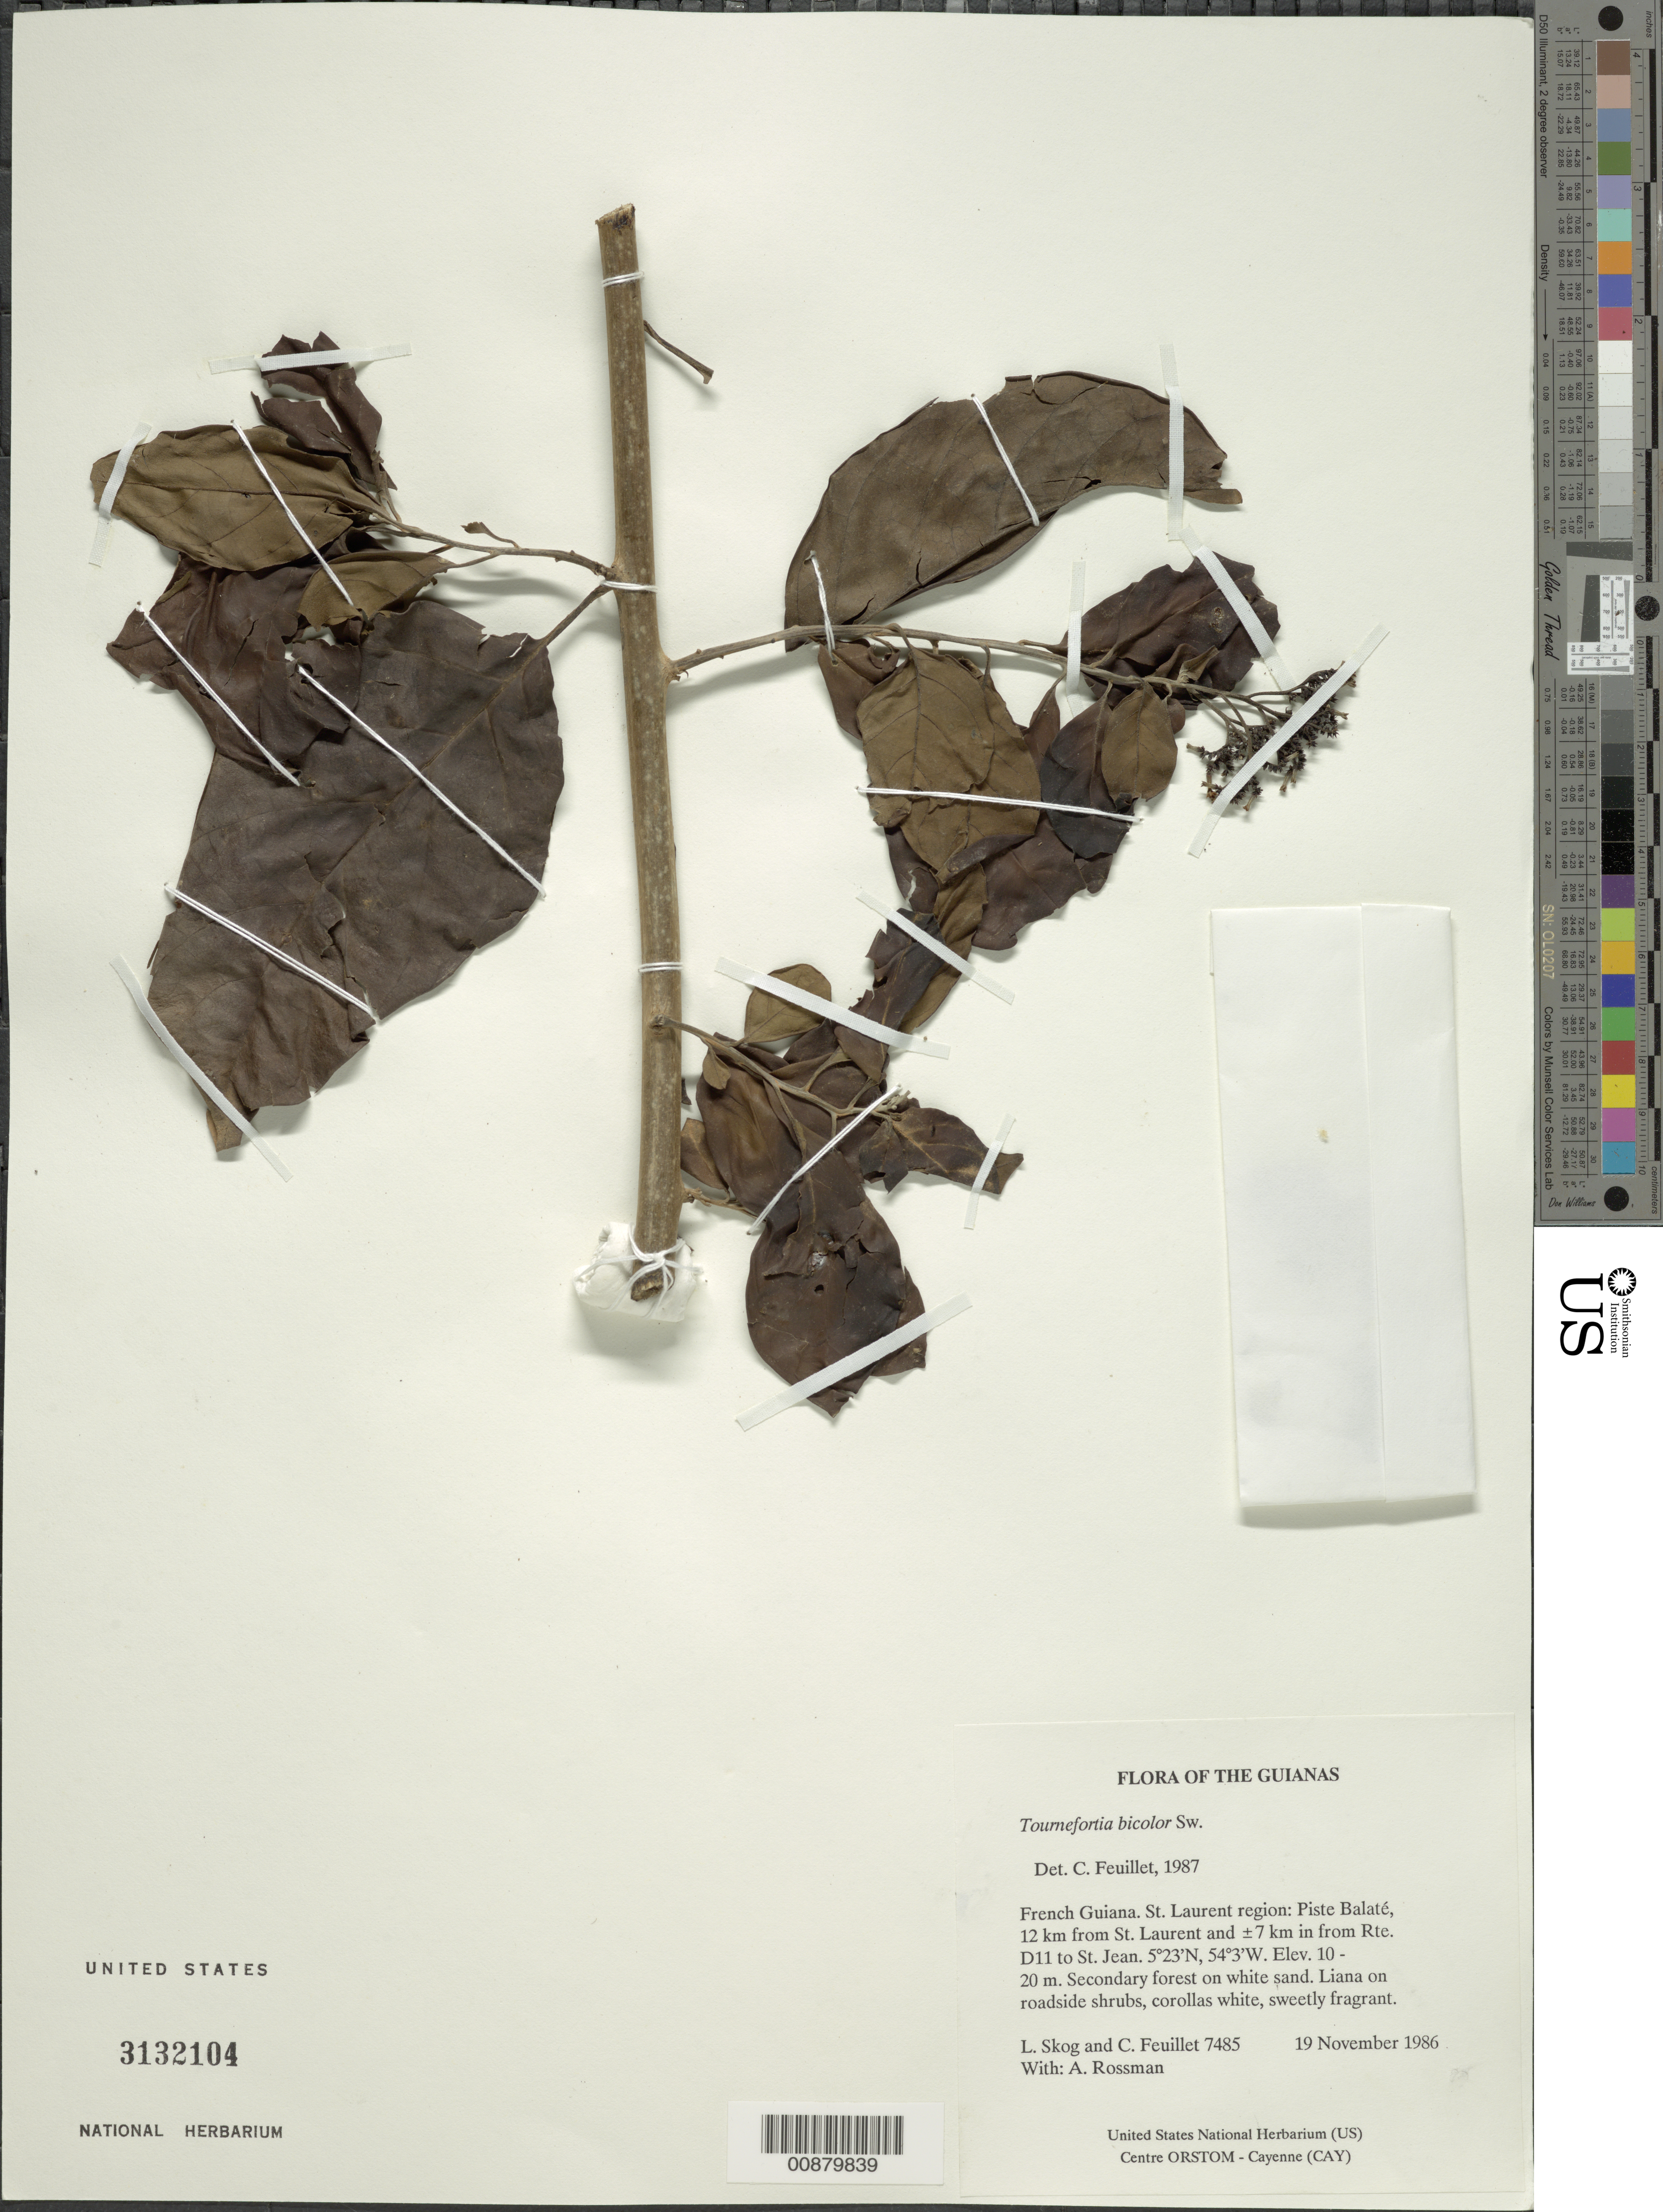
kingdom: Plantae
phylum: Tracheophyta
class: Magnoliopsida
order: Boraginales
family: Heliotropiaceae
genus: Tournefortia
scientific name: Tournefortia bicolor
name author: Sw.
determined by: Feuillet, C.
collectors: L. E. Skog, C. Feuillet & A. Rossman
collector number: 7485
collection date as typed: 19 November 1986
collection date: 1986-11-19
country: French Guiana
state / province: Saint-Laurent-du-Maroni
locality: Piste Balaté, 12 km from St. Laurent and ±7 km in from Rte. D11 to St. Jean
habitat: Secondary forest on white sand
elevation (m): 10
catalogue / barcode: US 3132104